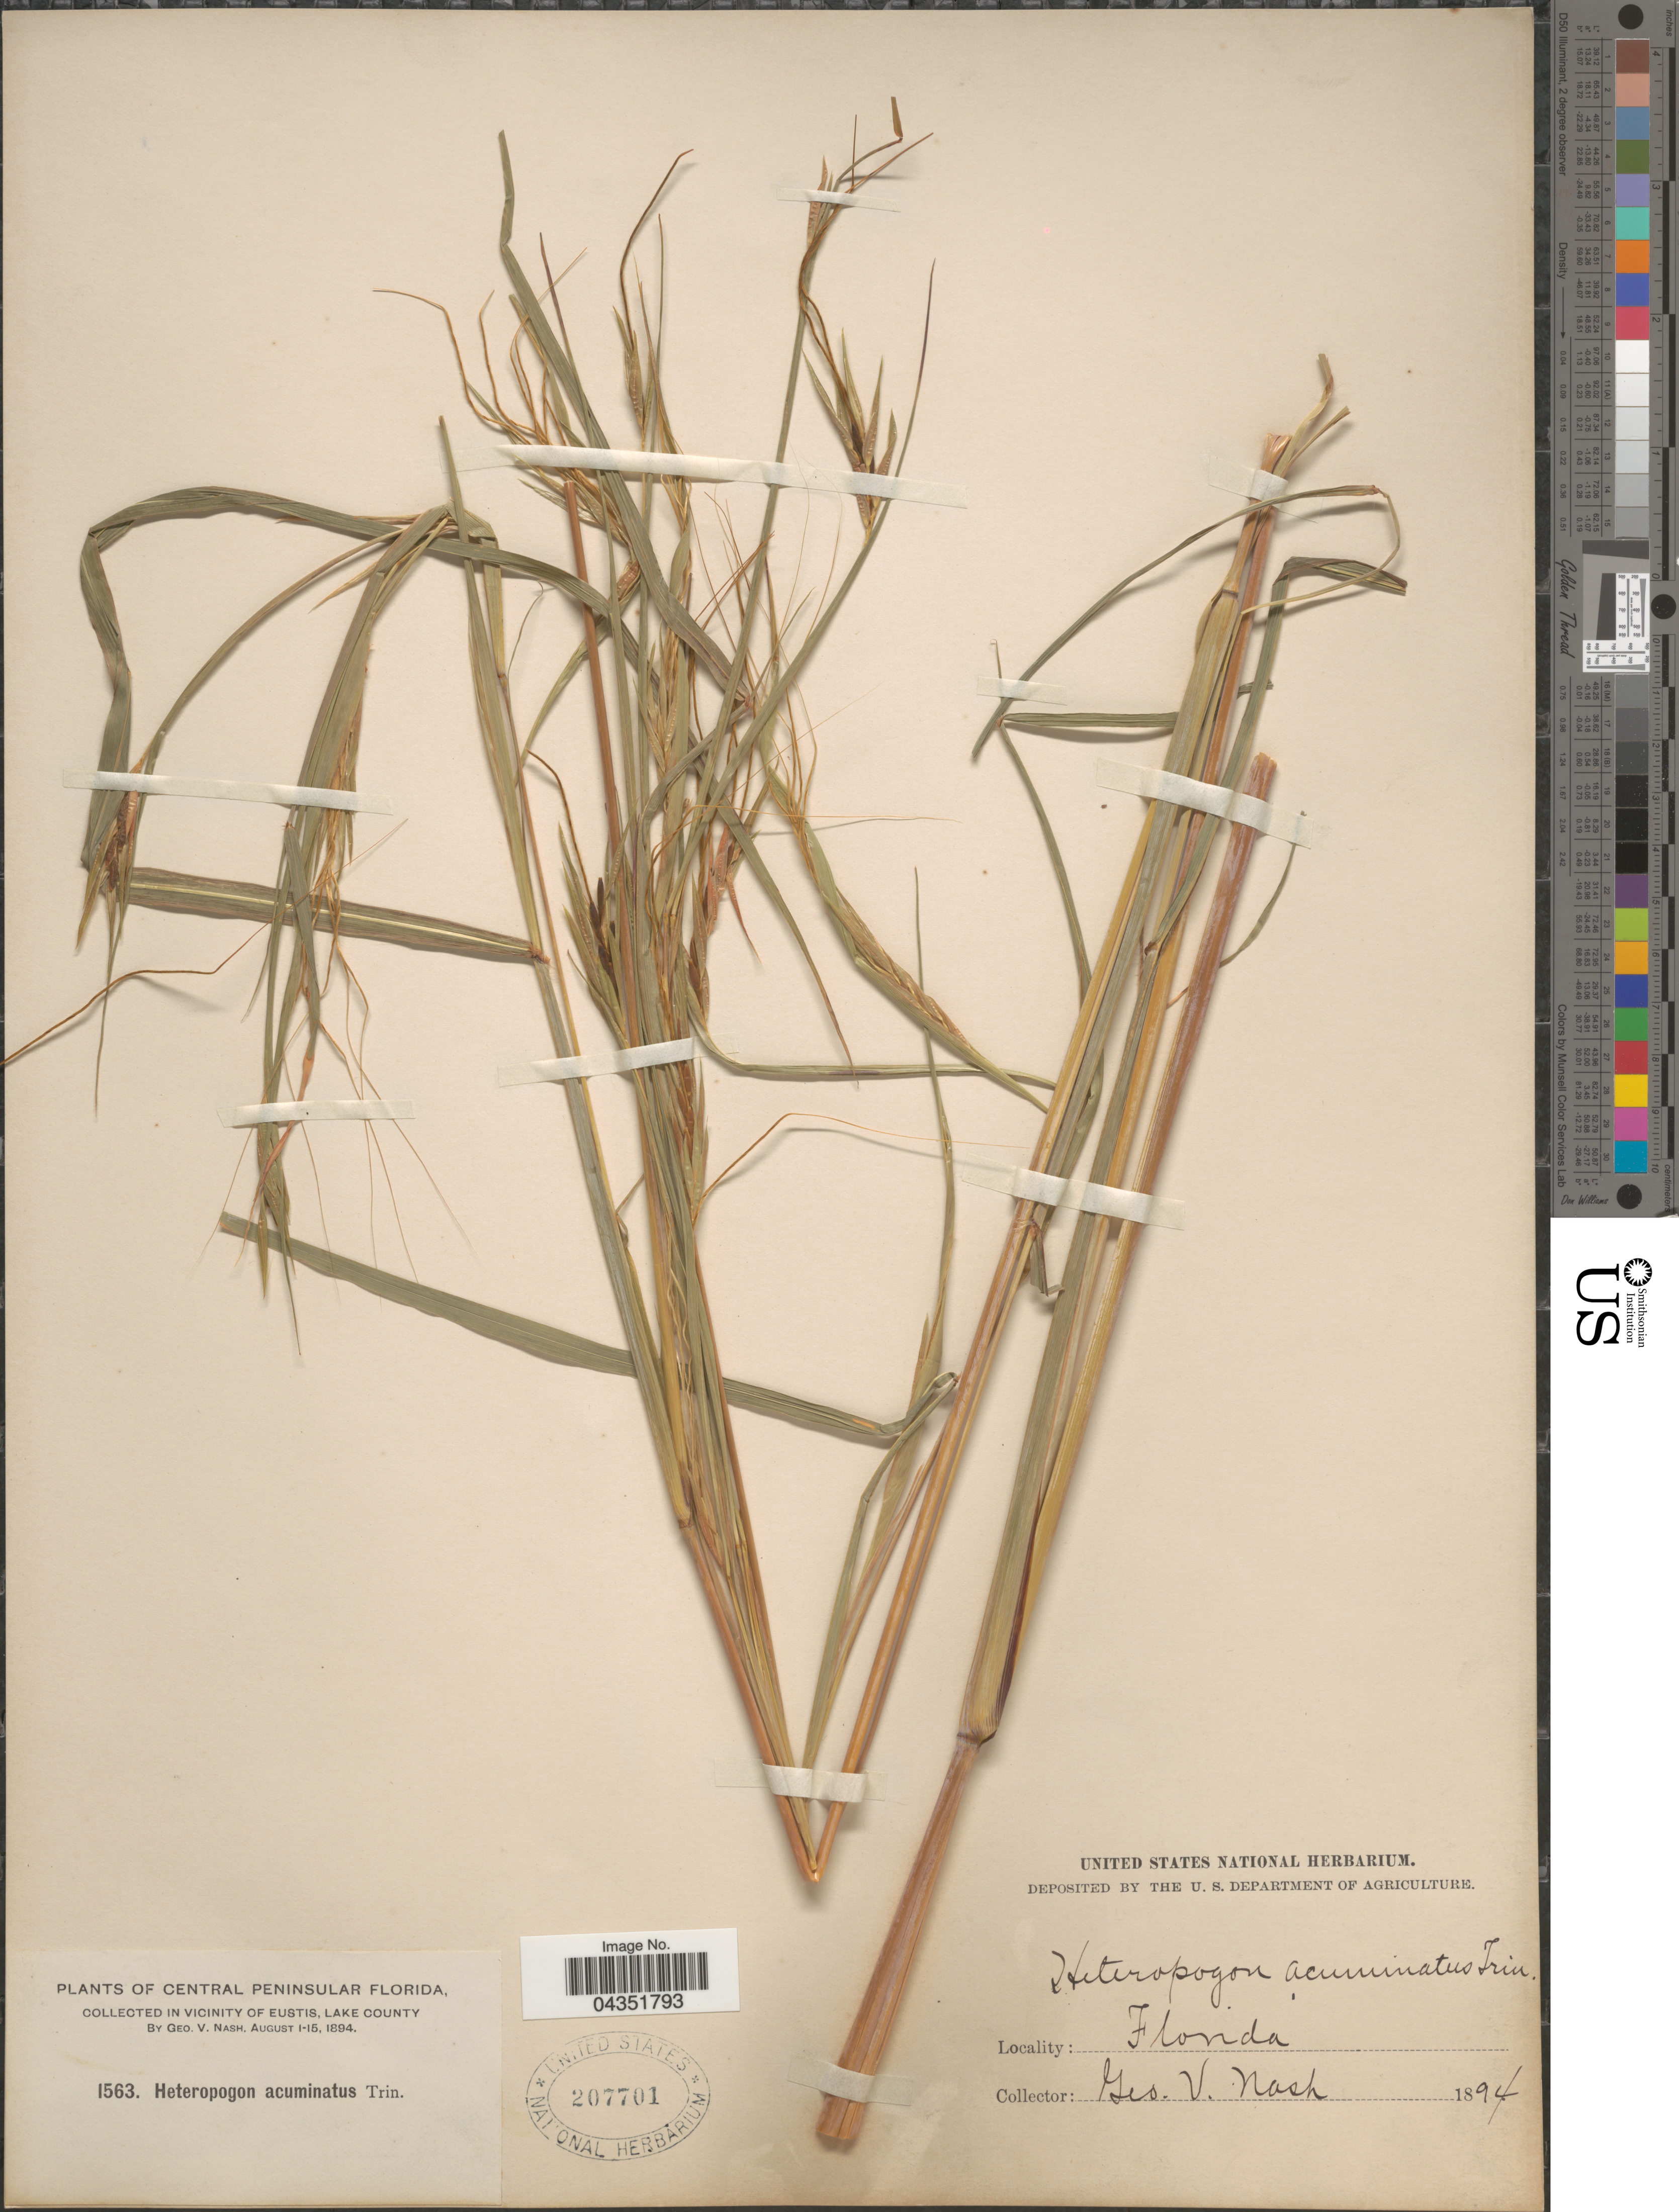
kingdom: Plantae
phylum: Tracheophyta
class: Liliopsida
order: Poales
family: Poaceae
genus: Heteropogon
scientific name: Heteropogon melanocarpus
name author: (Elliott) Benth.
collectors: G. V. Nash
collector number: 1563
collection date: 1894-08-01/1894-08-15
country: United States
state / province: Florida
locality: Central Peninsular Florida. In vicinity of Eustis, Lake County.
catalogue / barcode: US 207701